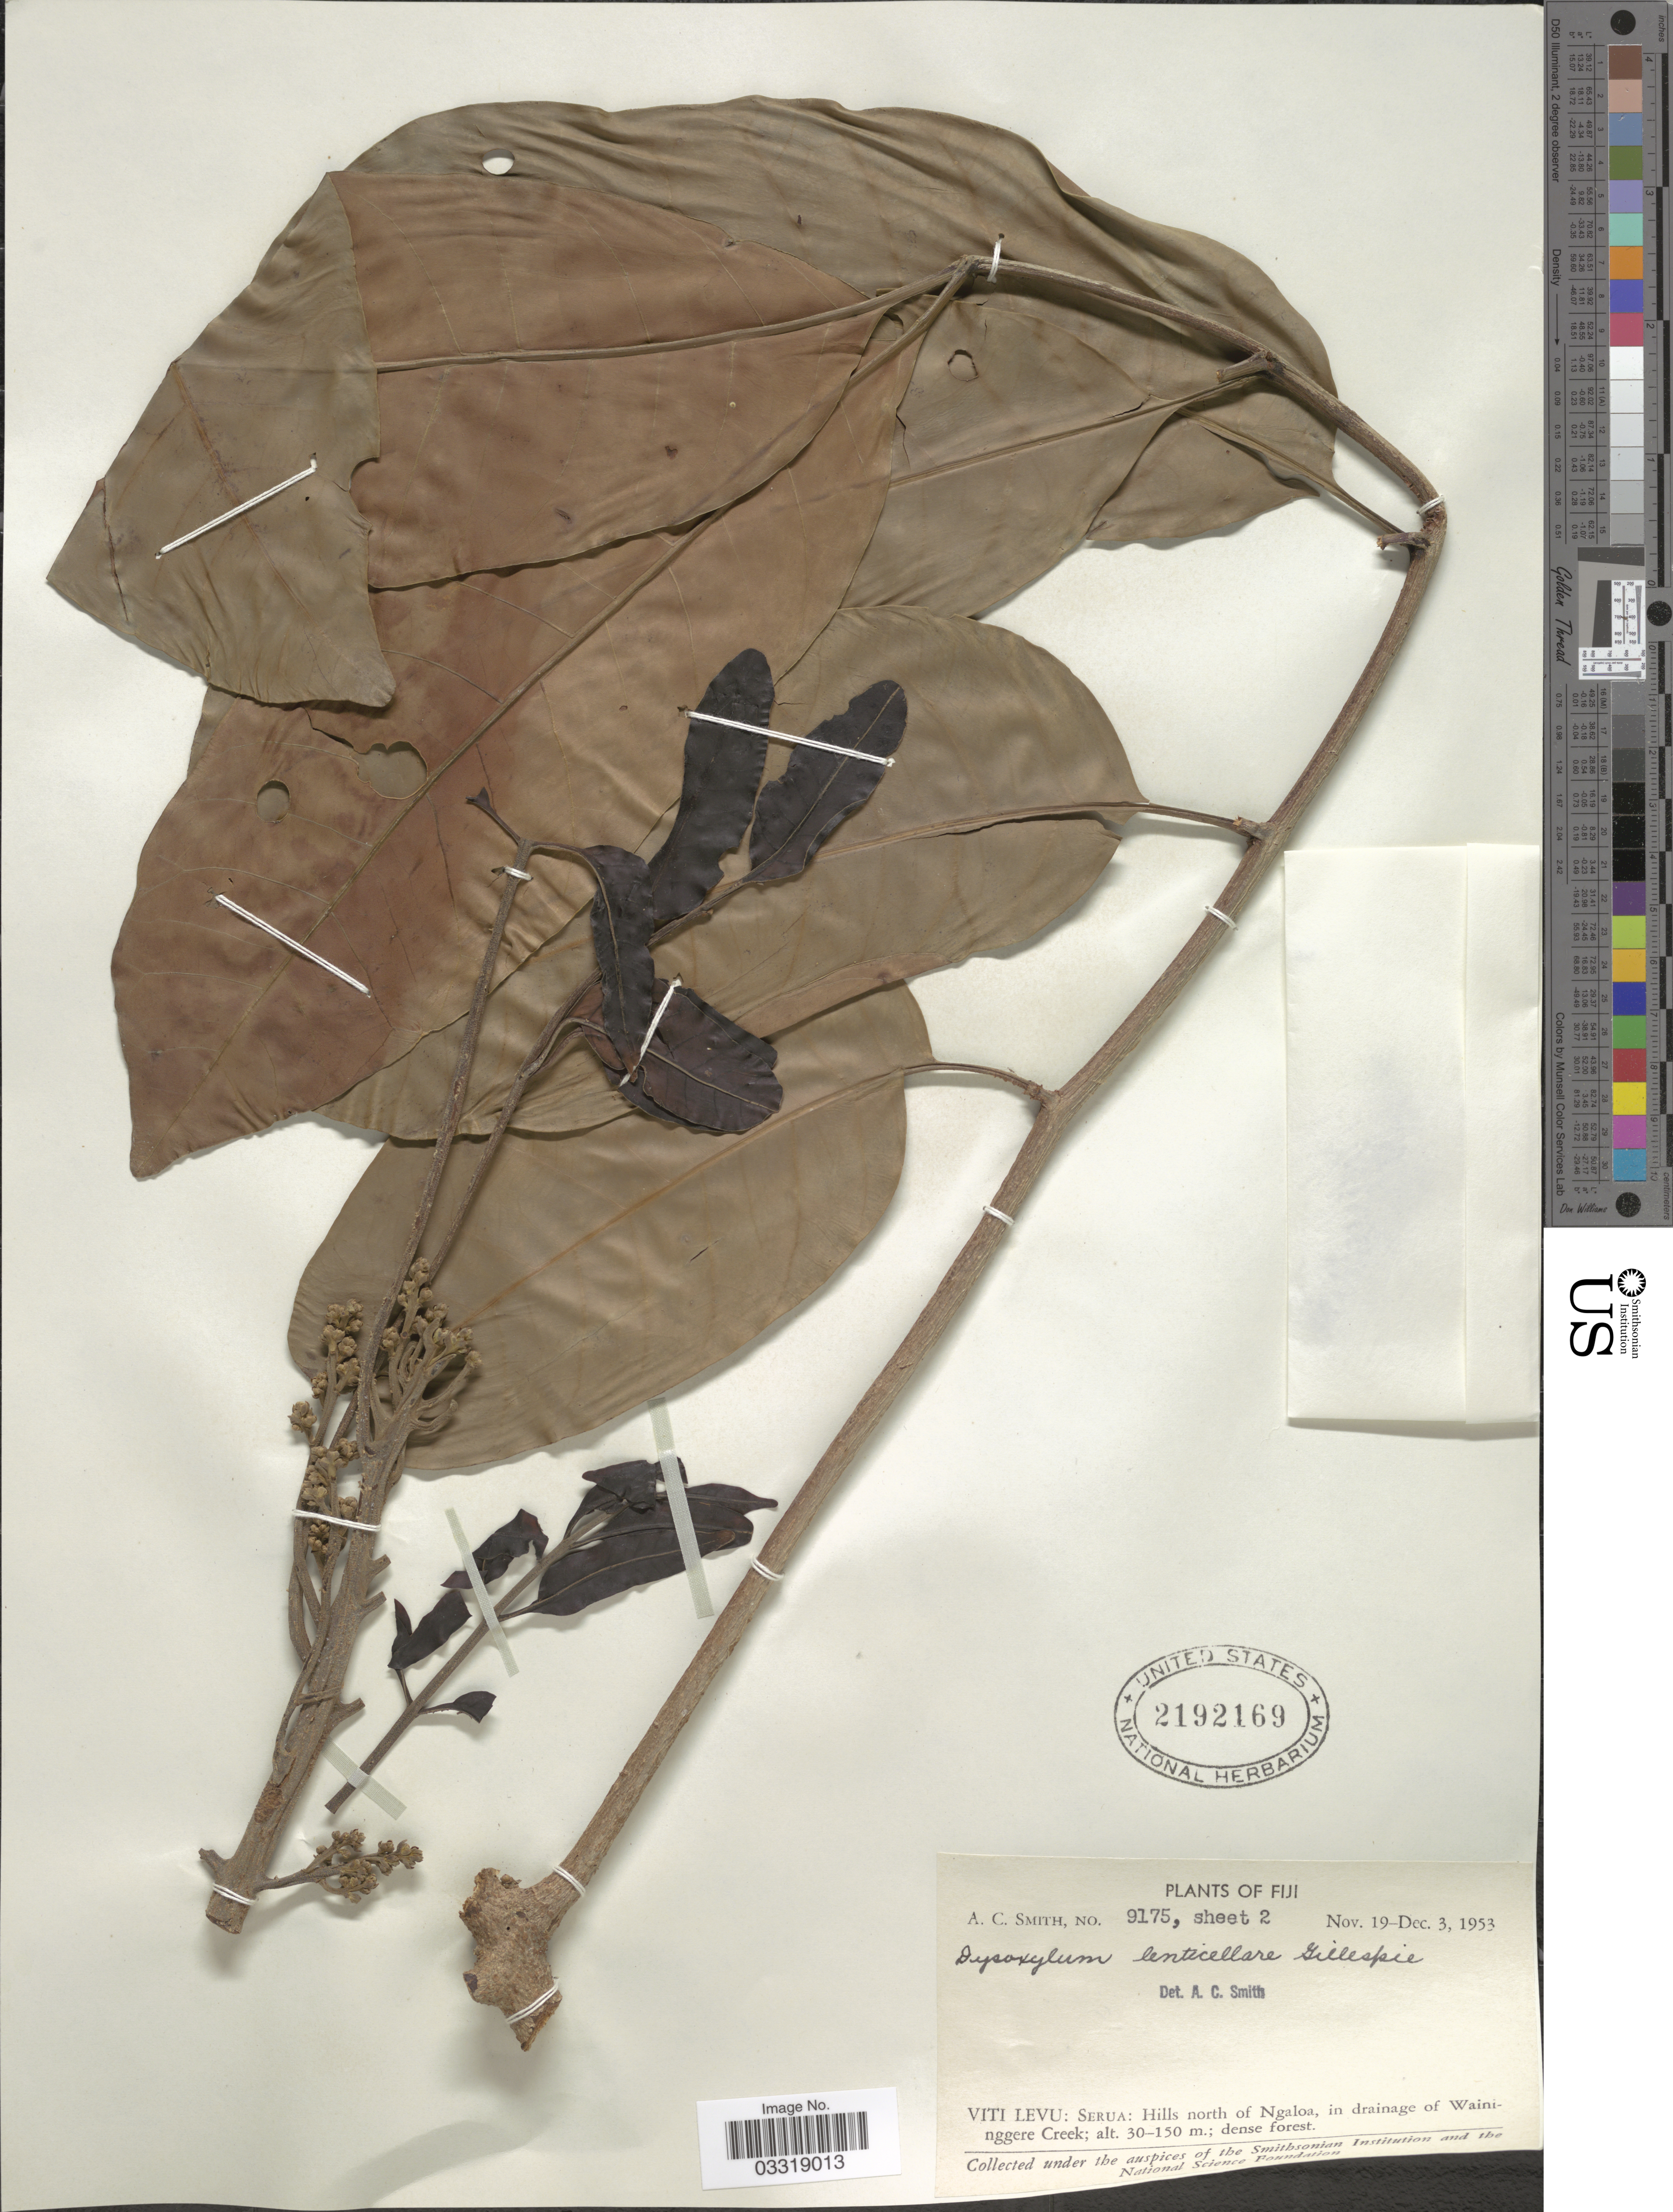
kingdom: Plantae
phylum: Tracheophyta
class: Magnoliopsida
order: Sapindales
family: Meliaceae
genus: Didymocheton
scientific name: Didymocheton lenticellaris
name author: (Gillespie) Harms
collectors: A. C. Smith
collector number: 9175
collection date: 1953-11-19/1953-12-03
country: Fiji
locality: Viti Levu: Serua: Hills north of Ngaloa, in drainage of Waininggere Creek.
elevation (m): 30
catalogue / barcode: US 2192169